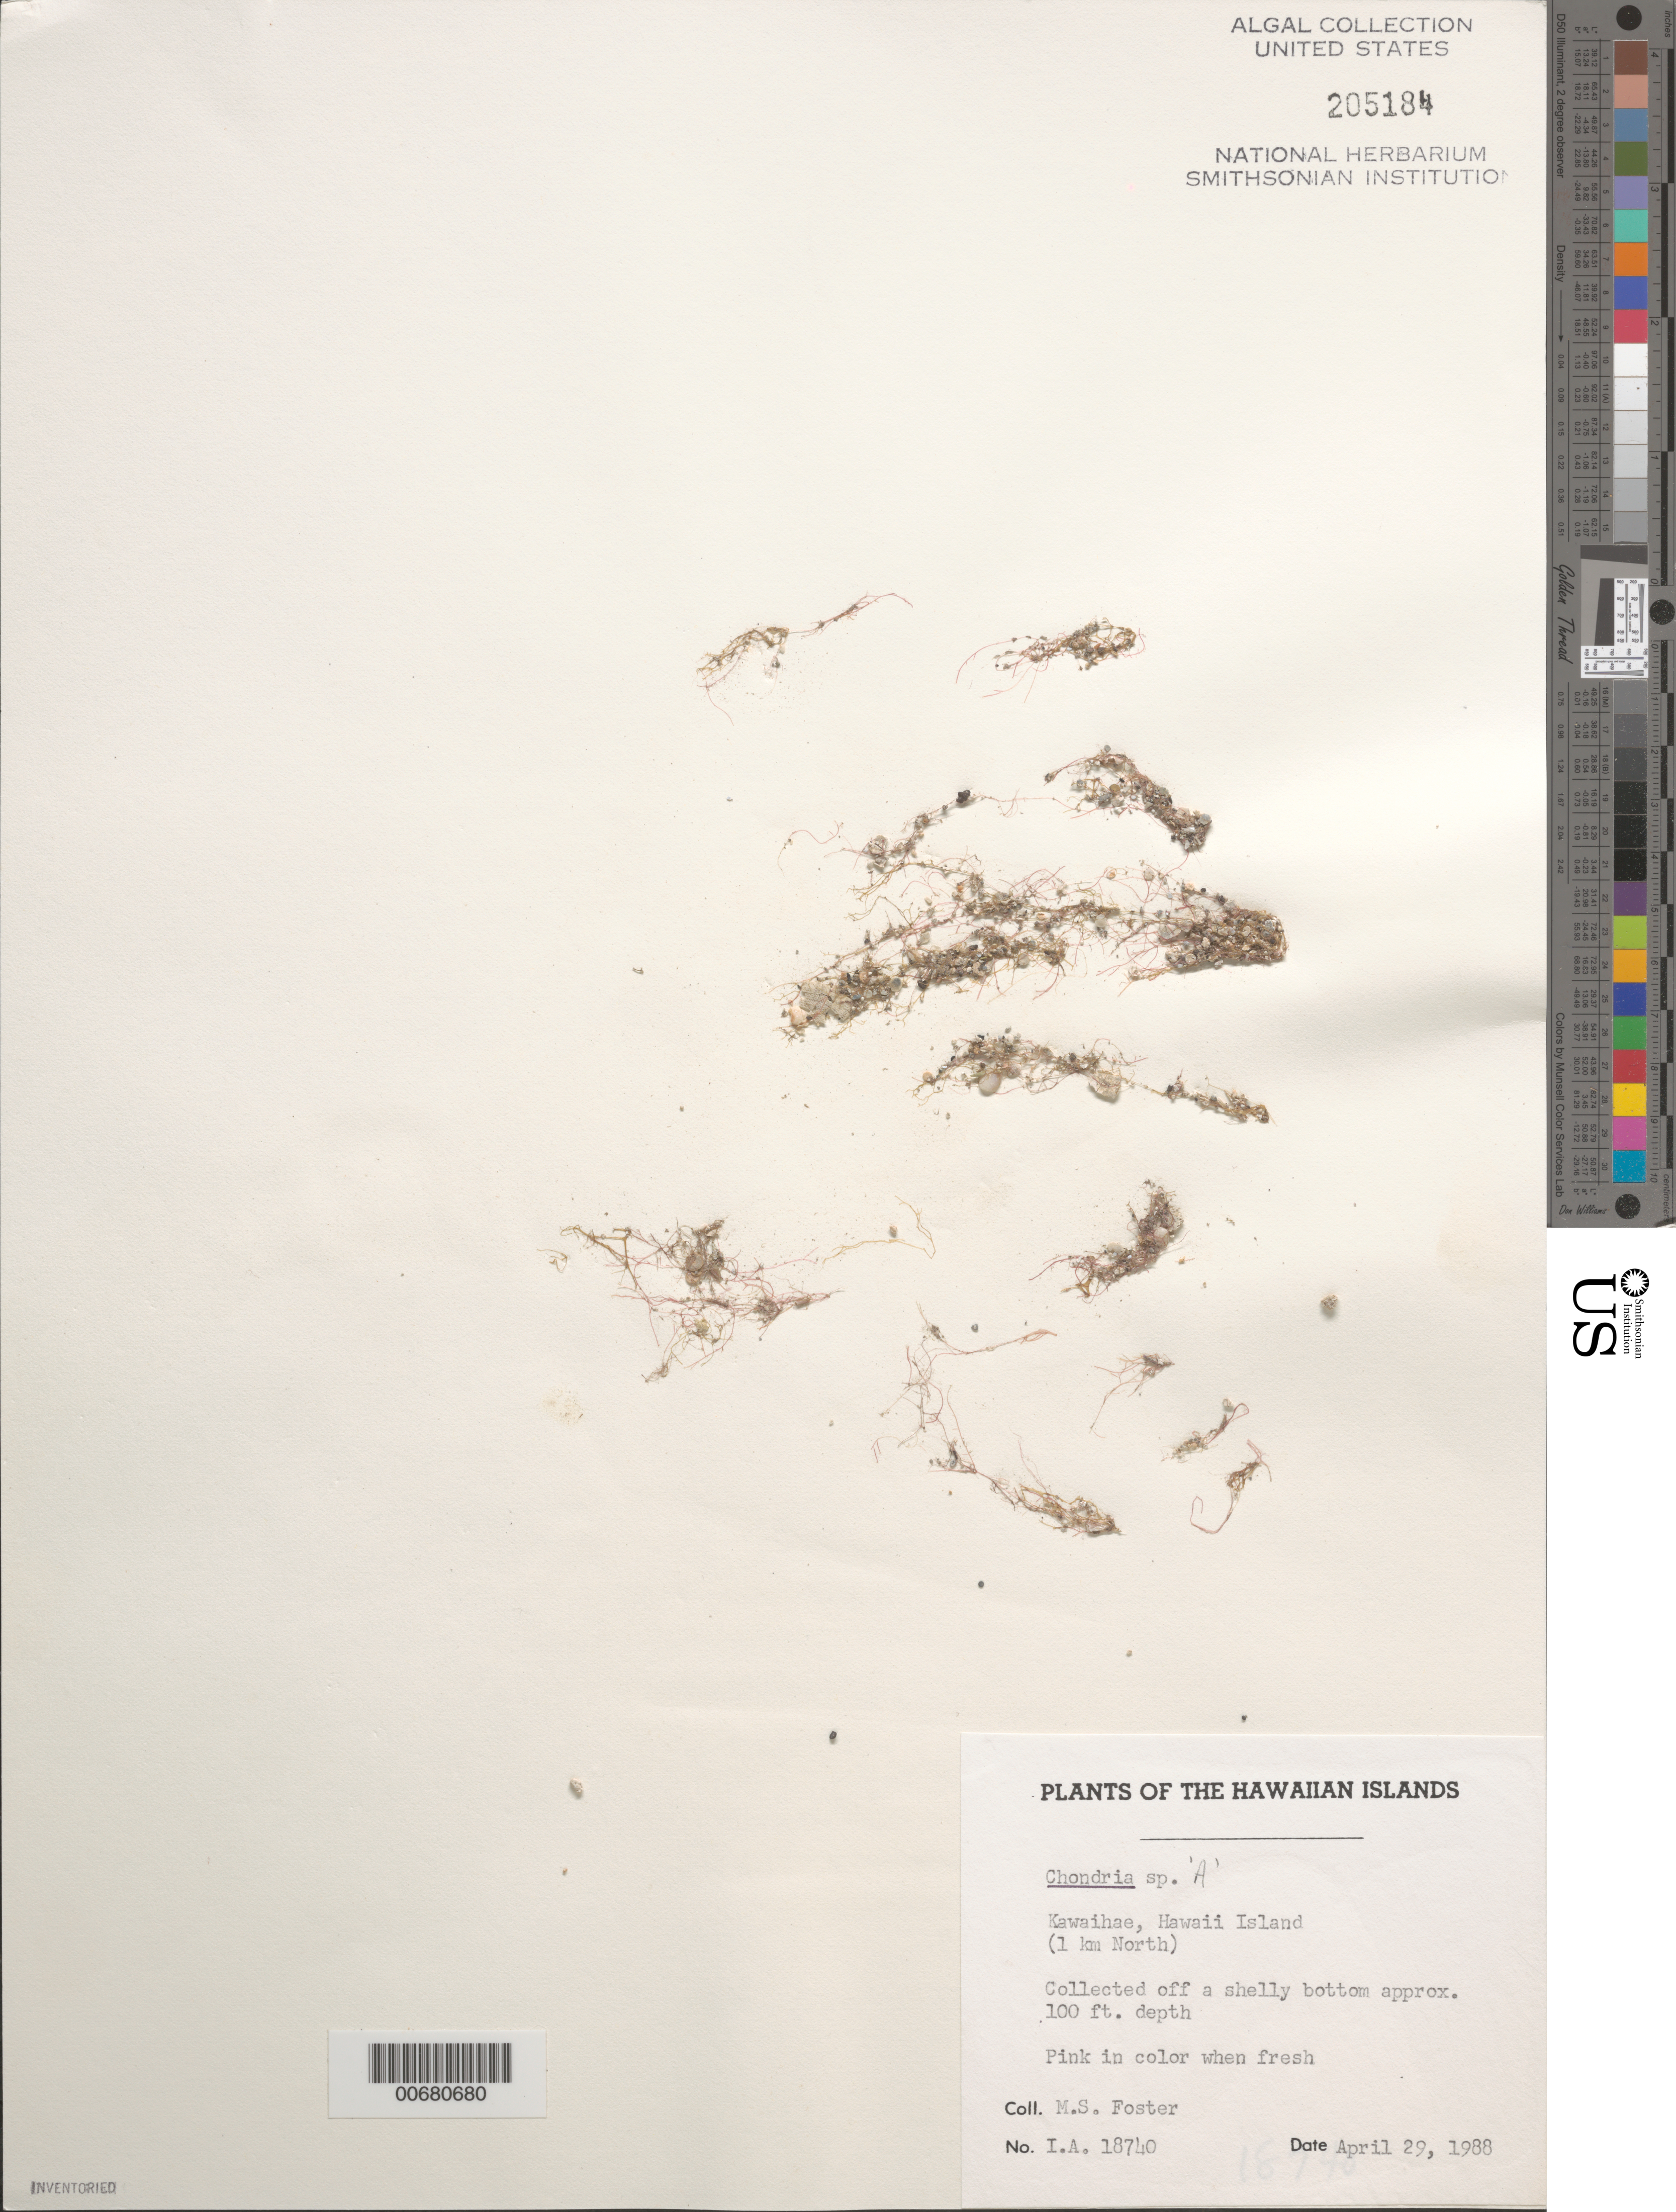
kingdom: Plantae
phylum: Rhodophyta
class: Florideophyceae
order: Ceramiales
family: Rhodomelaceae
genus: Chondria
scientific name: Chondria sp.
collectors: M. Foster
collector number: IAA 18740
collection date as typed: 29 Apr 1988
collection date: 1988-04-29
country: United States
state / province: Hawaii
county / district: Hawaii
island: Hawaii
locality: Kawaihae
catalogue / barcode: US 205184